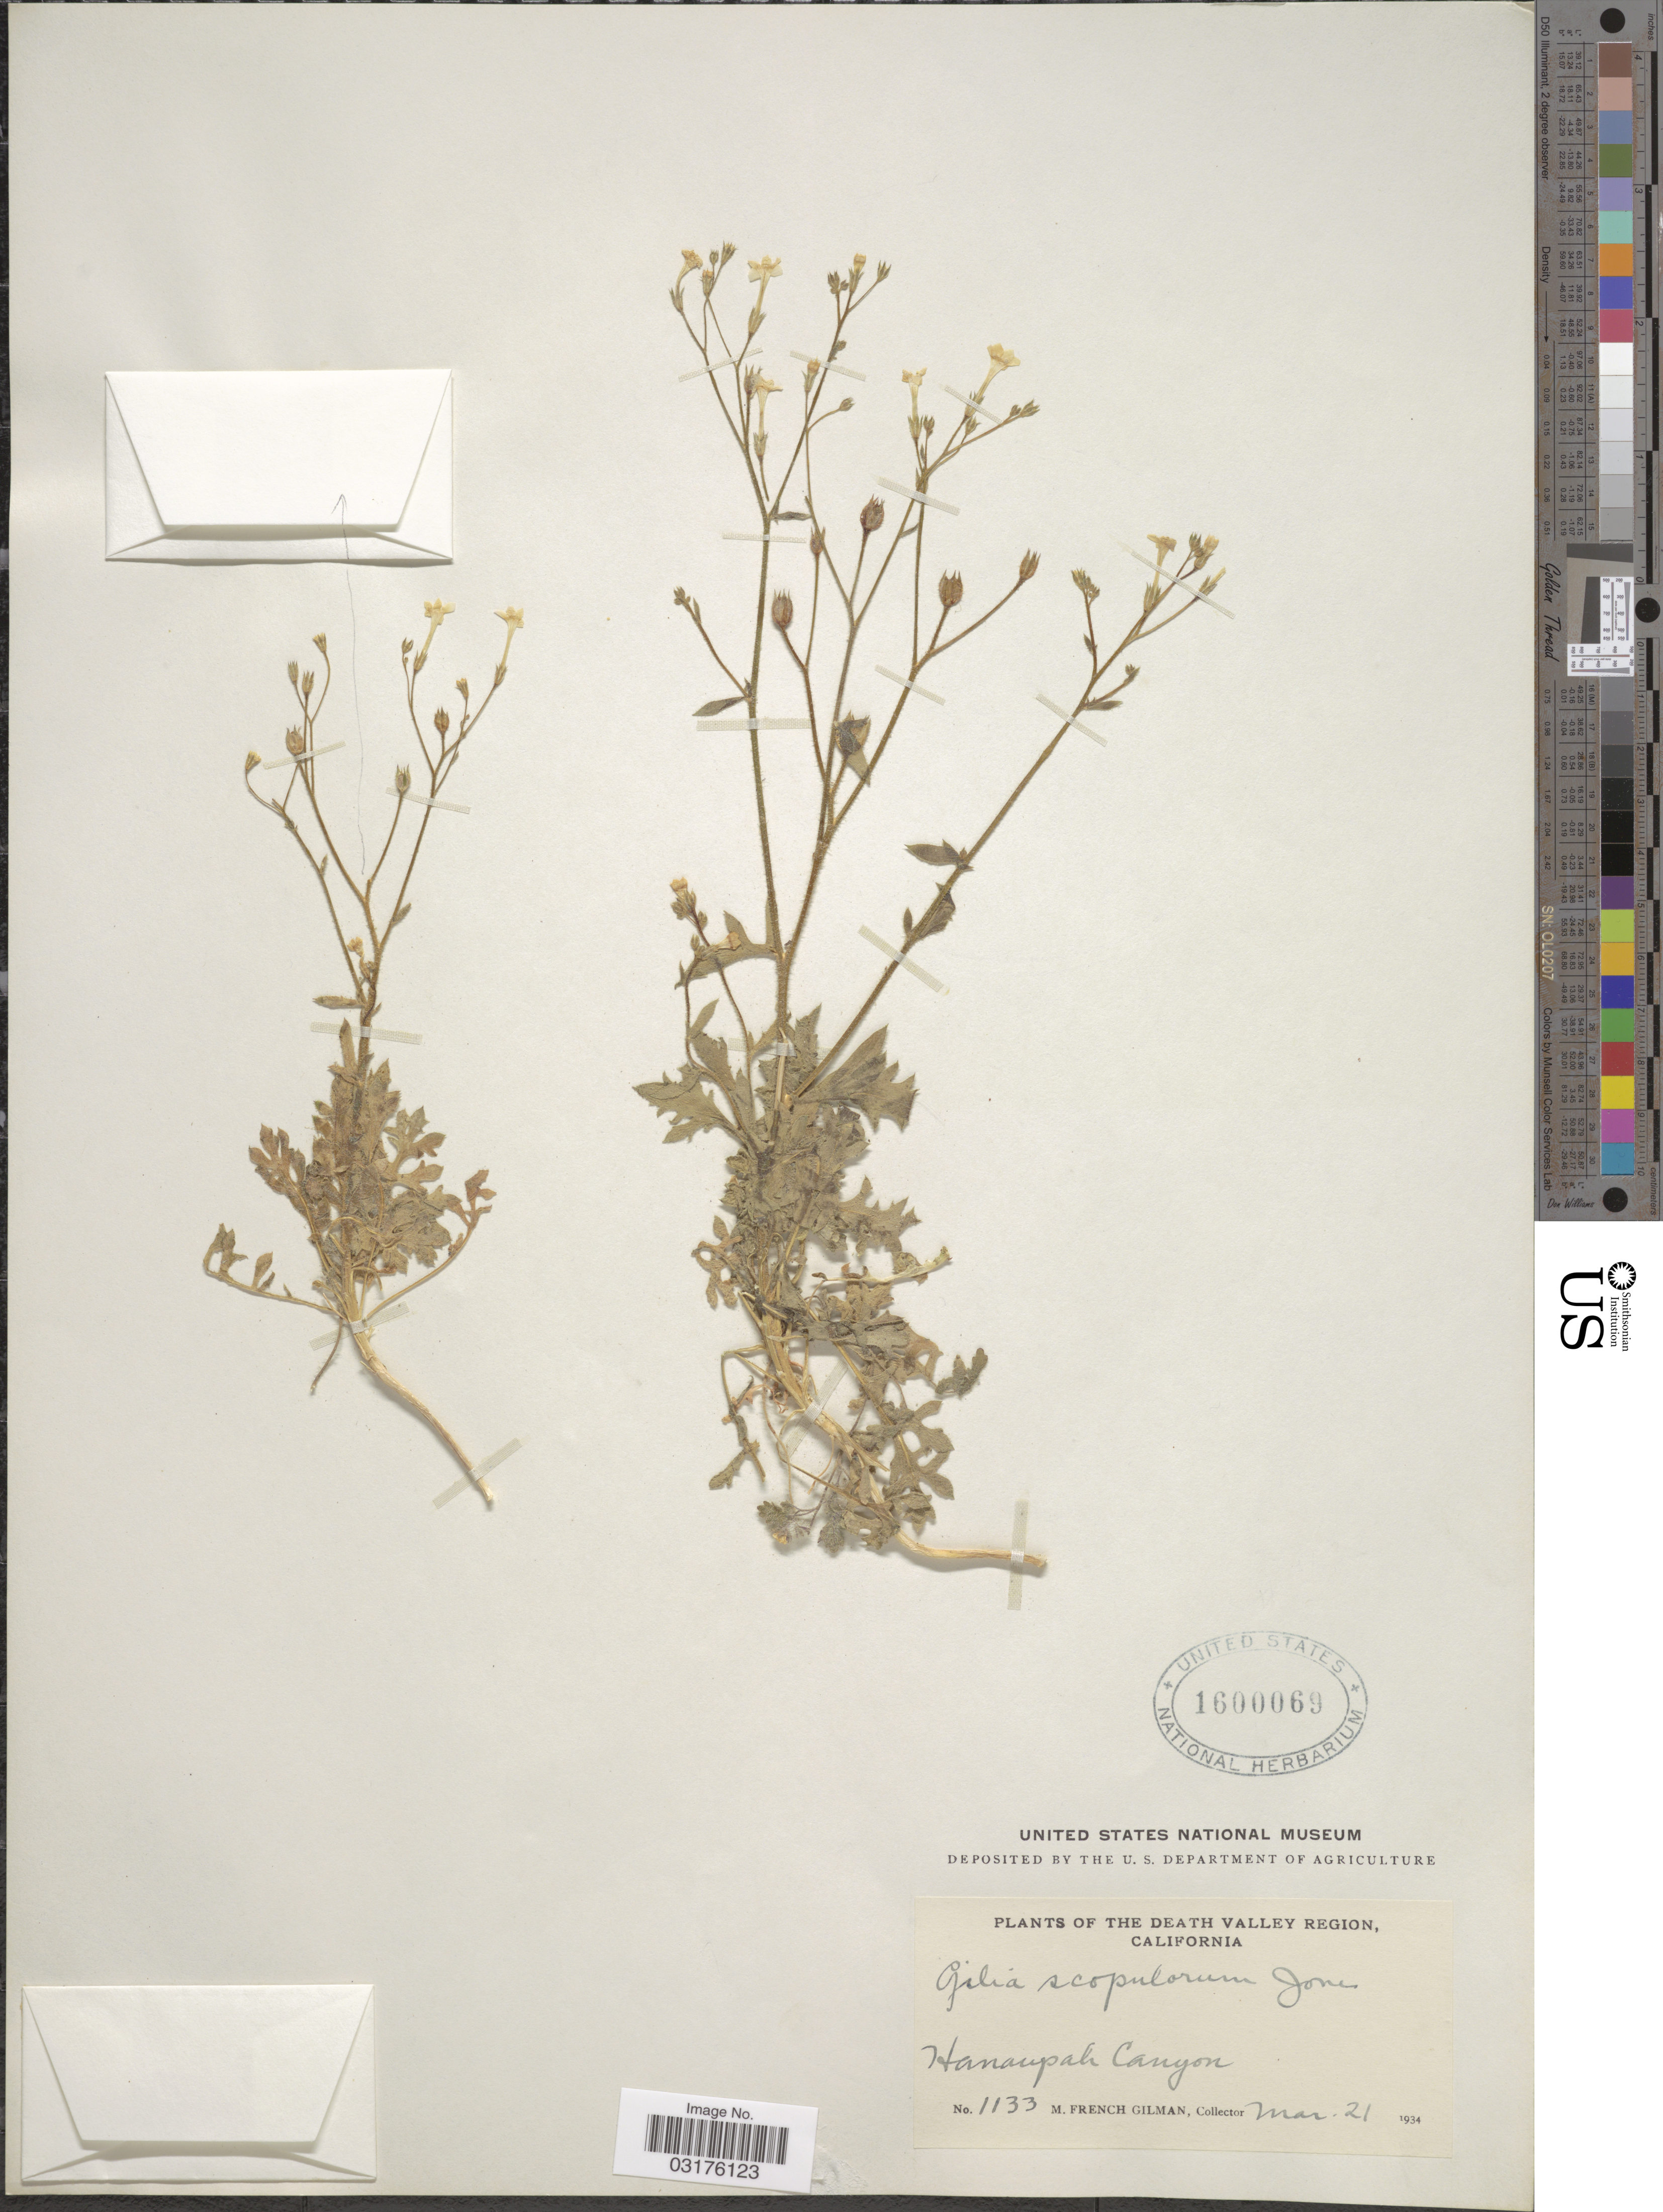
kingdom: Plantae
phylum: Tracheophyta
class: Magnoliopsida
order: Ericales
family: Polemoniaceae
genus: Gilia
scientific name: Gilia scopulorum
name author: M.E. Jones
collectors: M. F. Gilman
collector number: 1133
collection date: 1934-03-21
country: United States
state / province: California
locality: The Death Valley Region, Hanaupah Canyon.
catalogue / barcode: US 1600069